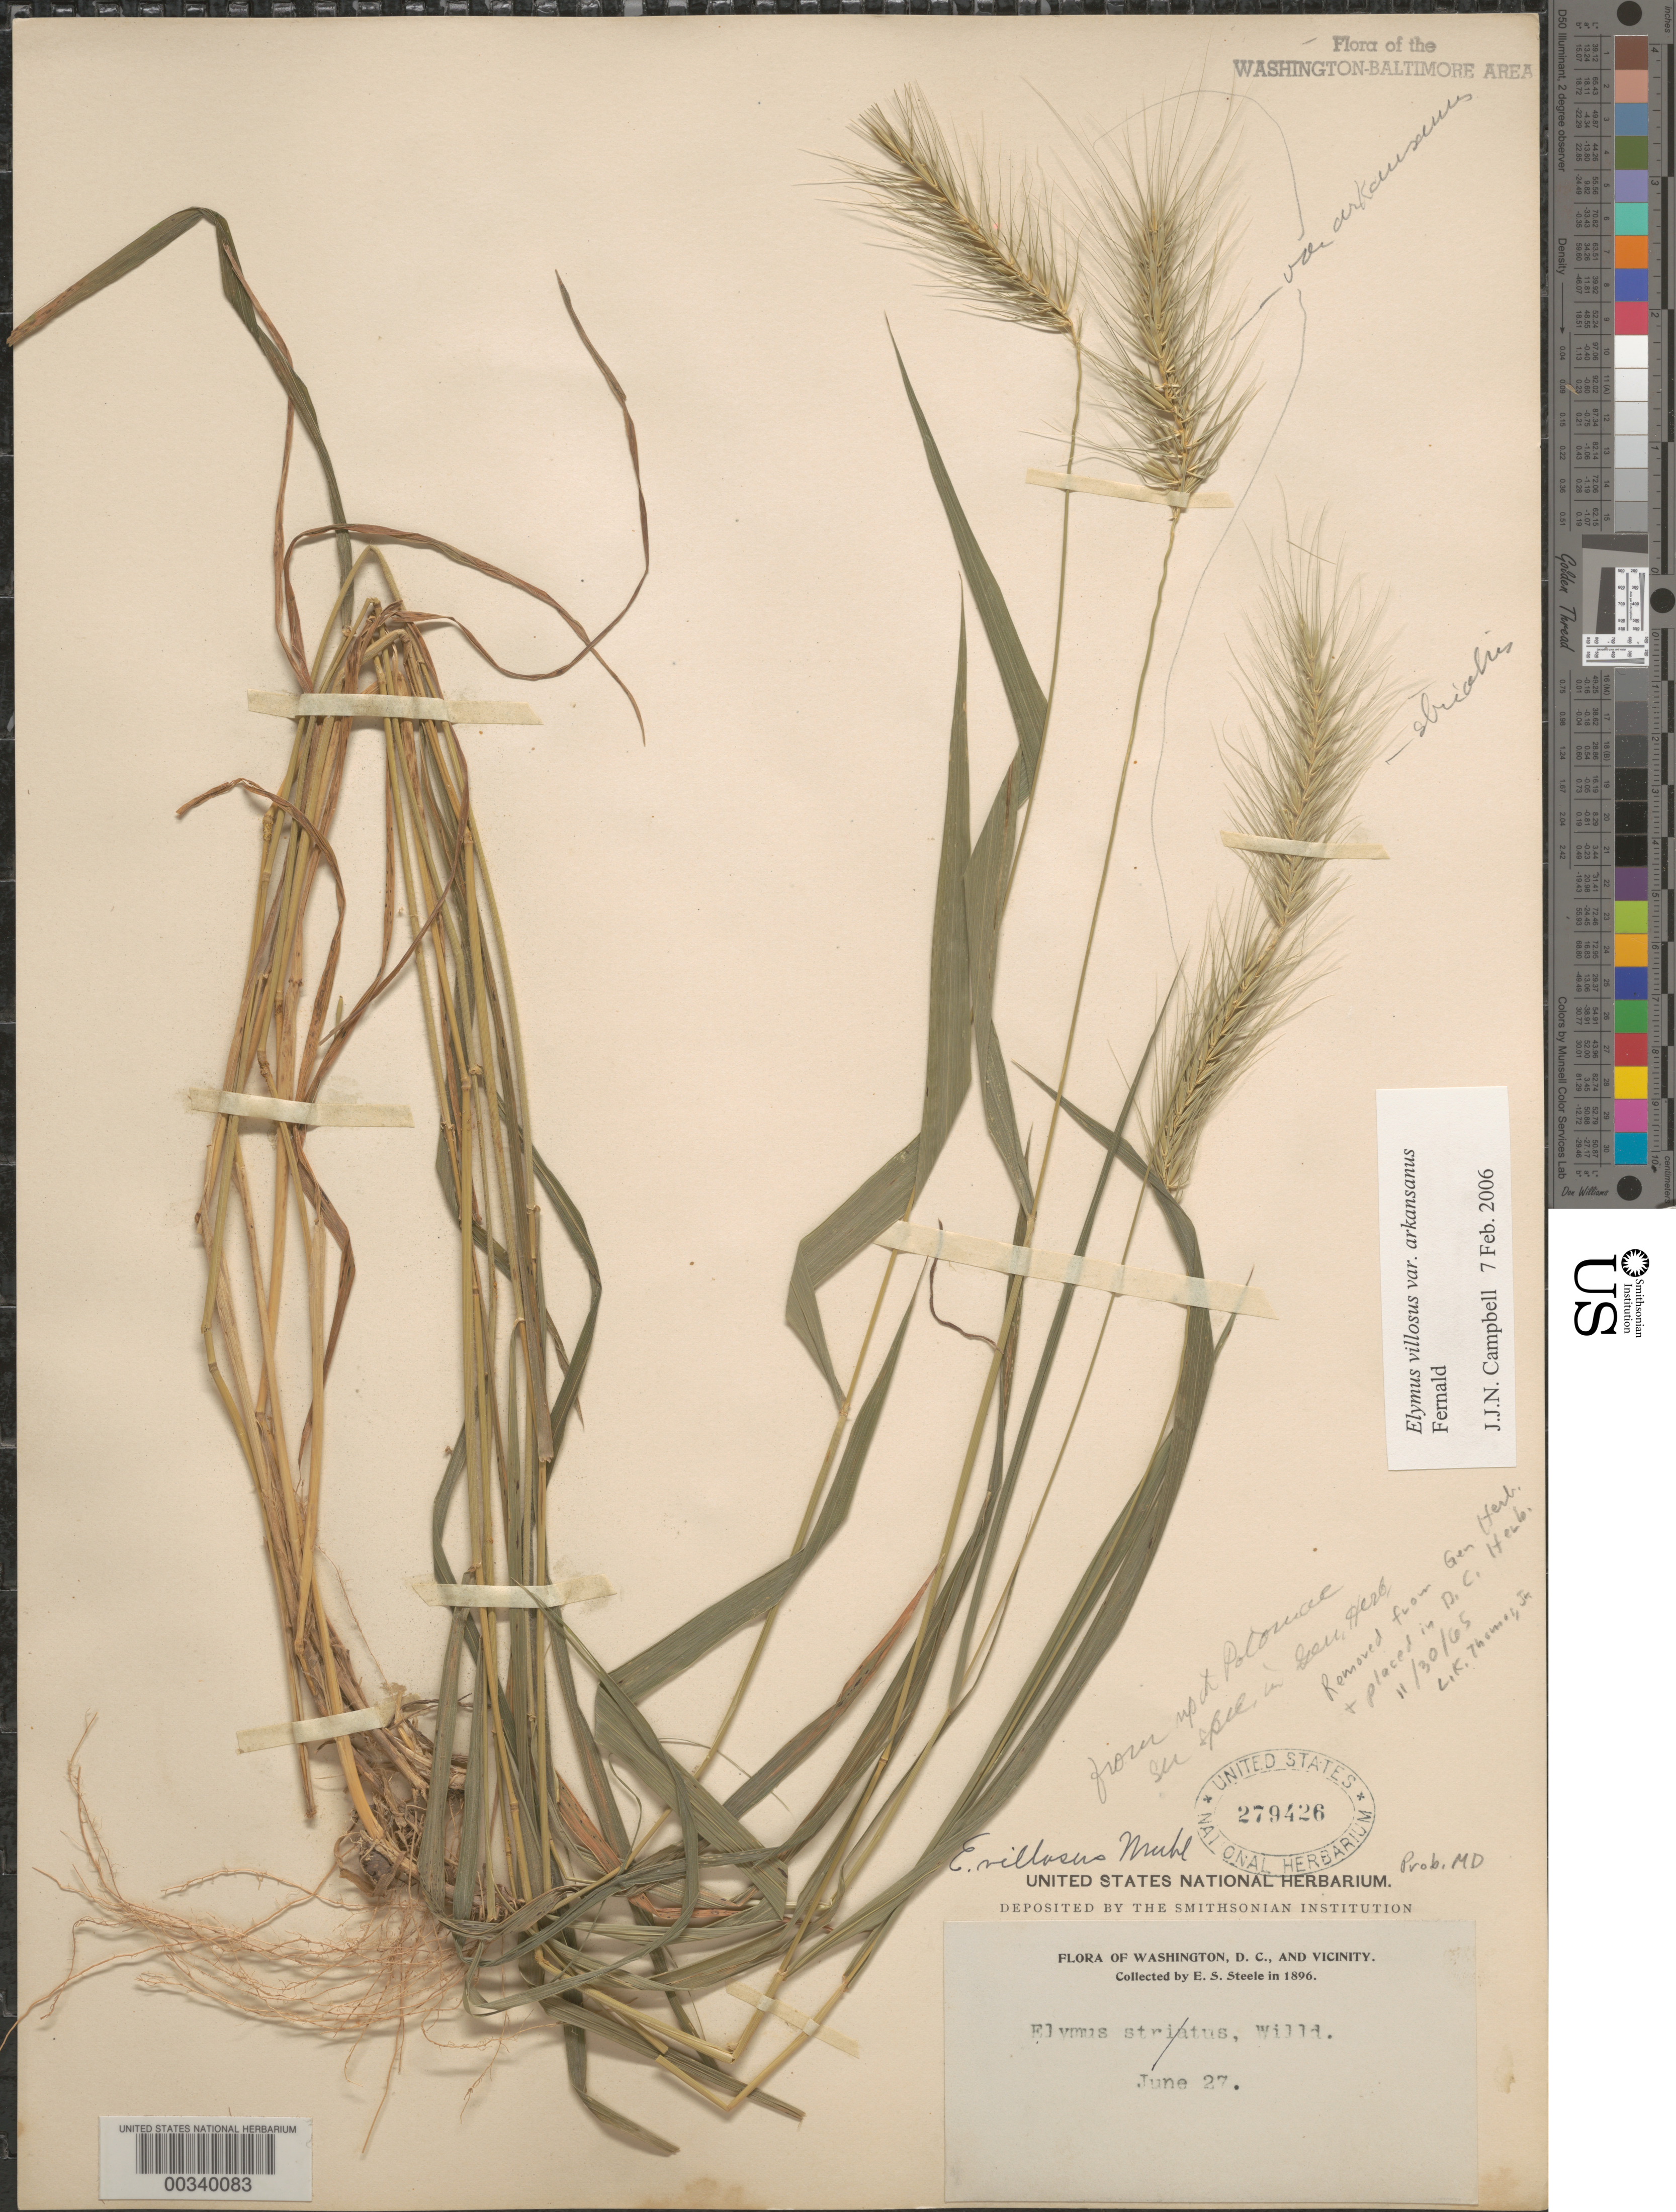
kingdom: Plantae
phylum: Tracheophyta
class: Liliopsida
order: Poales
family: Poaceae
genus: Elymus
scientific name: Elymus villosus var. arkansanus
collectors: E. Steele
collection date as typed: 27 Jun 1896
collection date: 1896-06-27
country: United States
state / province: District of Columbia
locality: Washington DC area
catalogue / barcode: US 279426